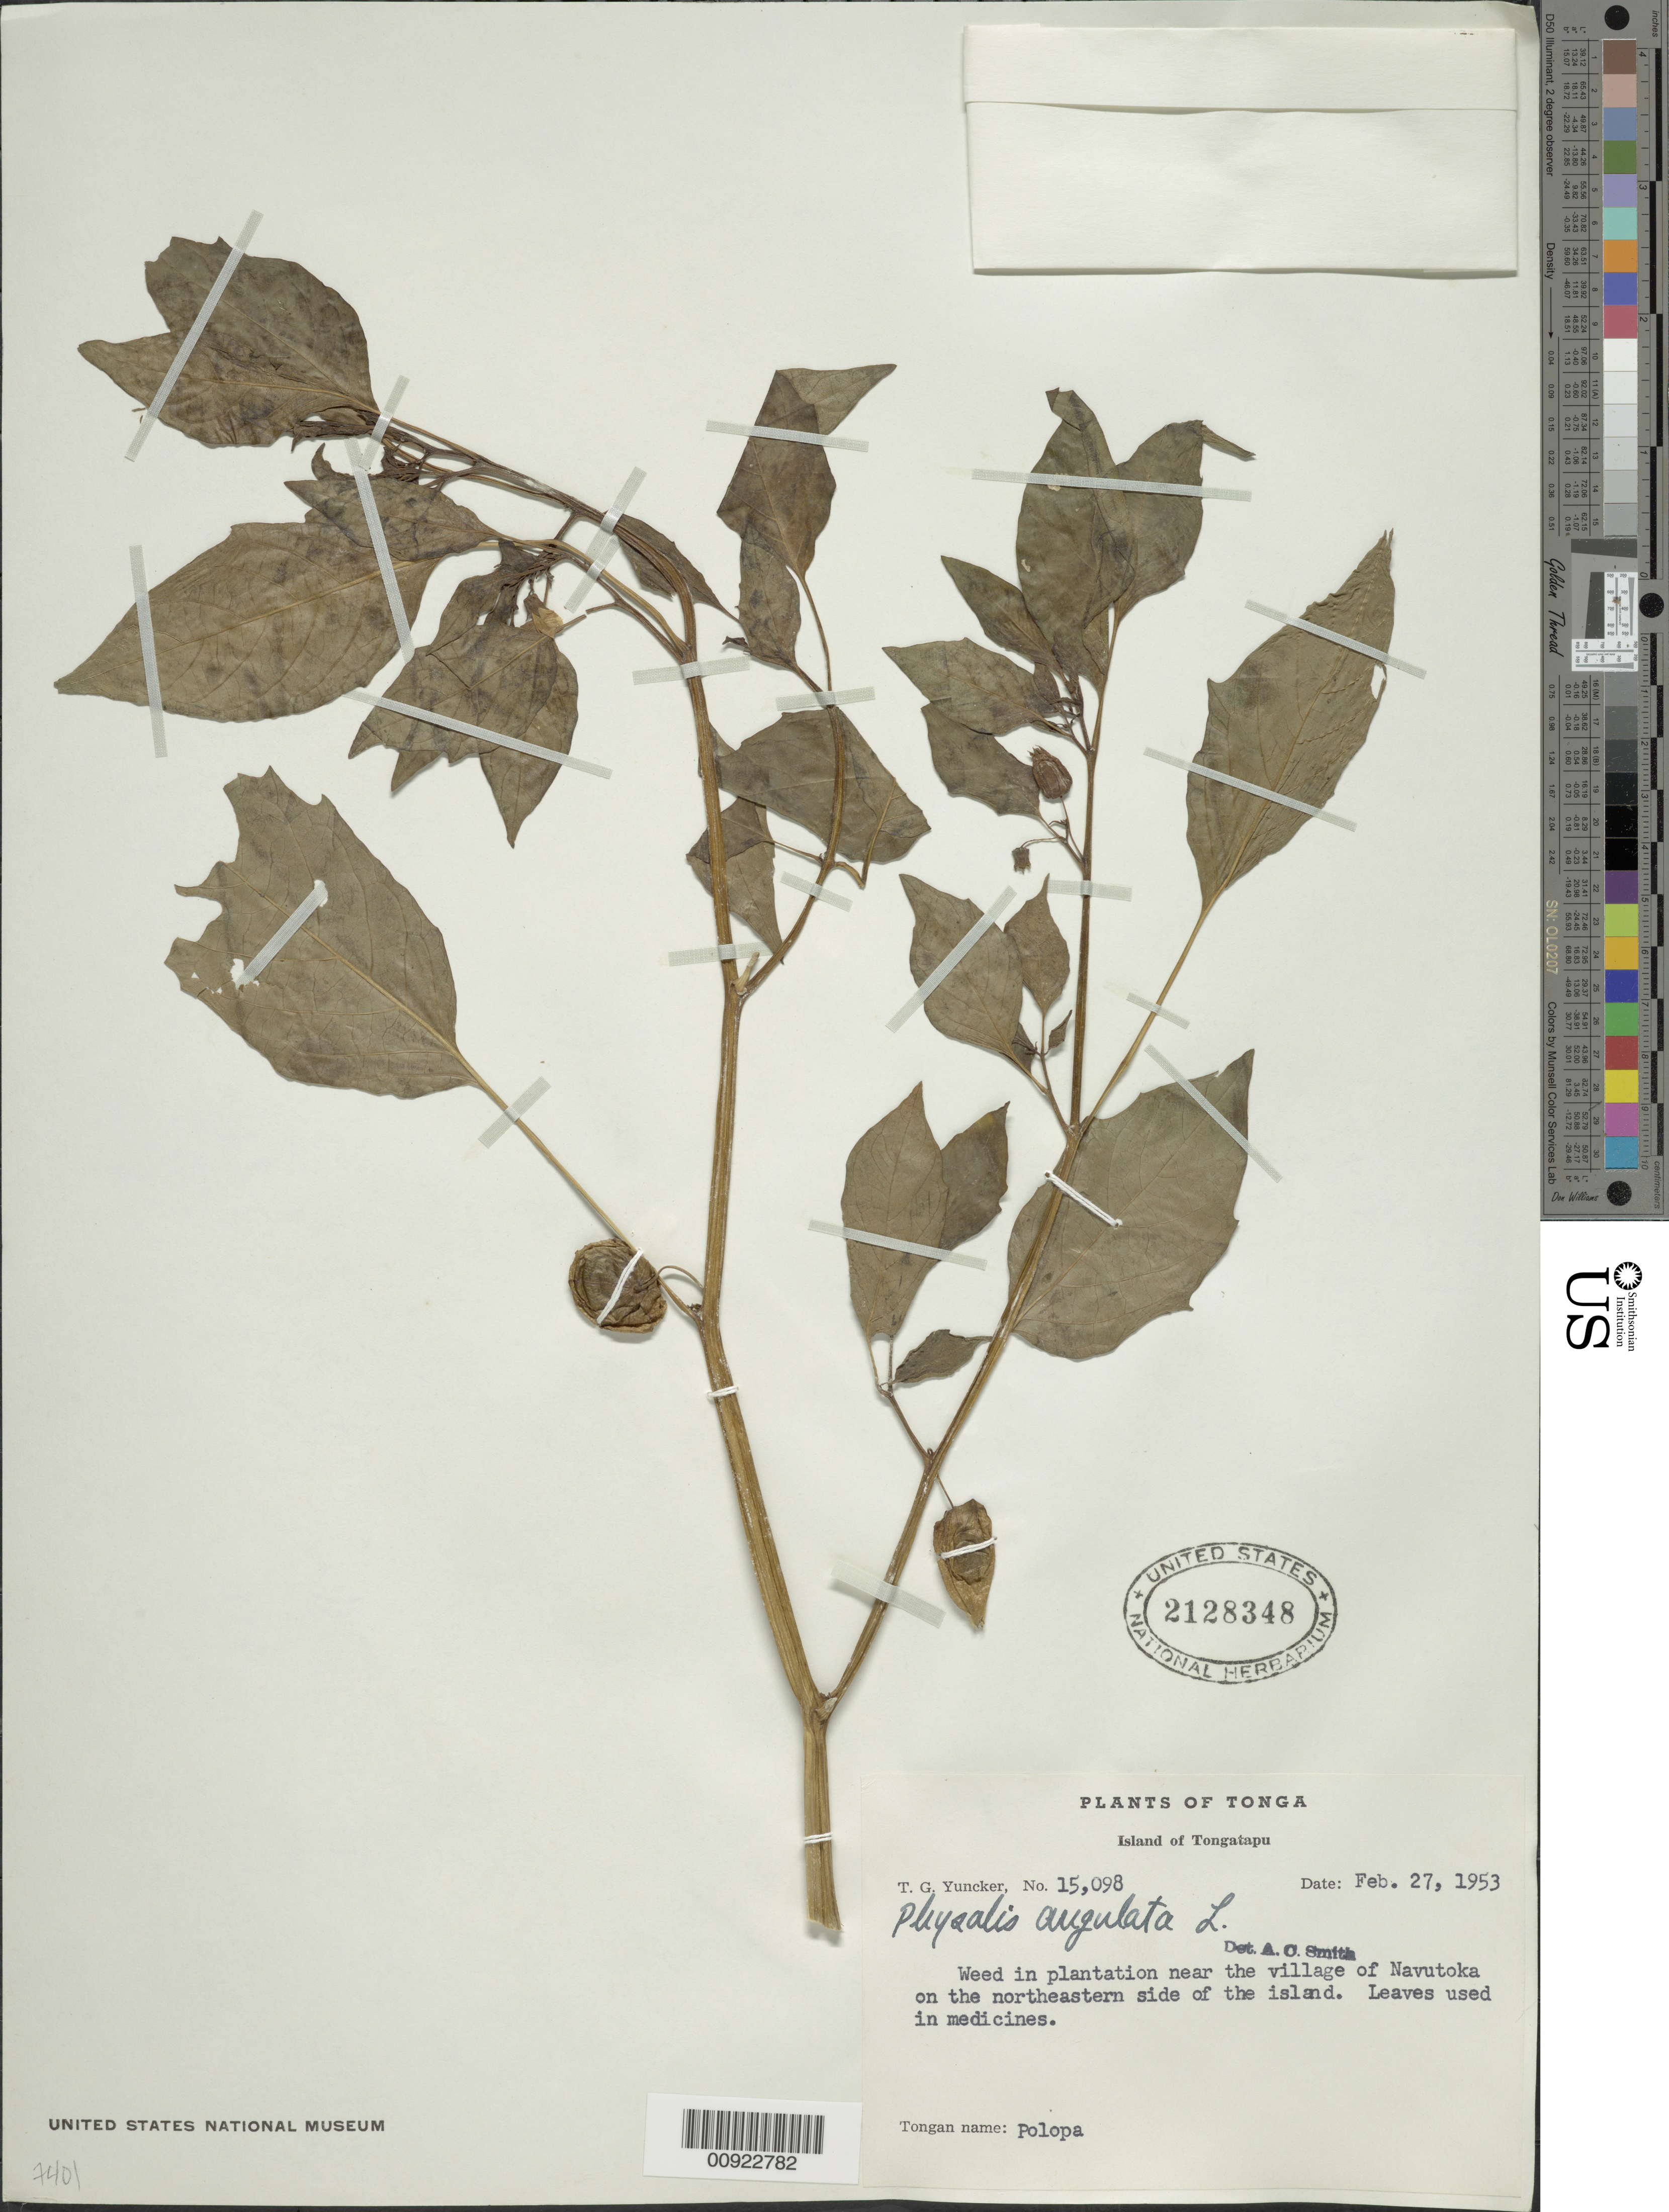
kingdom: Plantae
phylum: Tracheophyta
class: Magnoliopsida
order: Solanales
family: Solanaceae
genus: Physalis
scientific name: Physalis angulata var. angulata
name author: L.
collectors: T. G. Yuncker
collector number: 15098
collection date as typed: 27 Feb 1953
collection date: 1953-02-27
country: Tonga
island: Tongatapu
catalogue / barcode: US 2128348